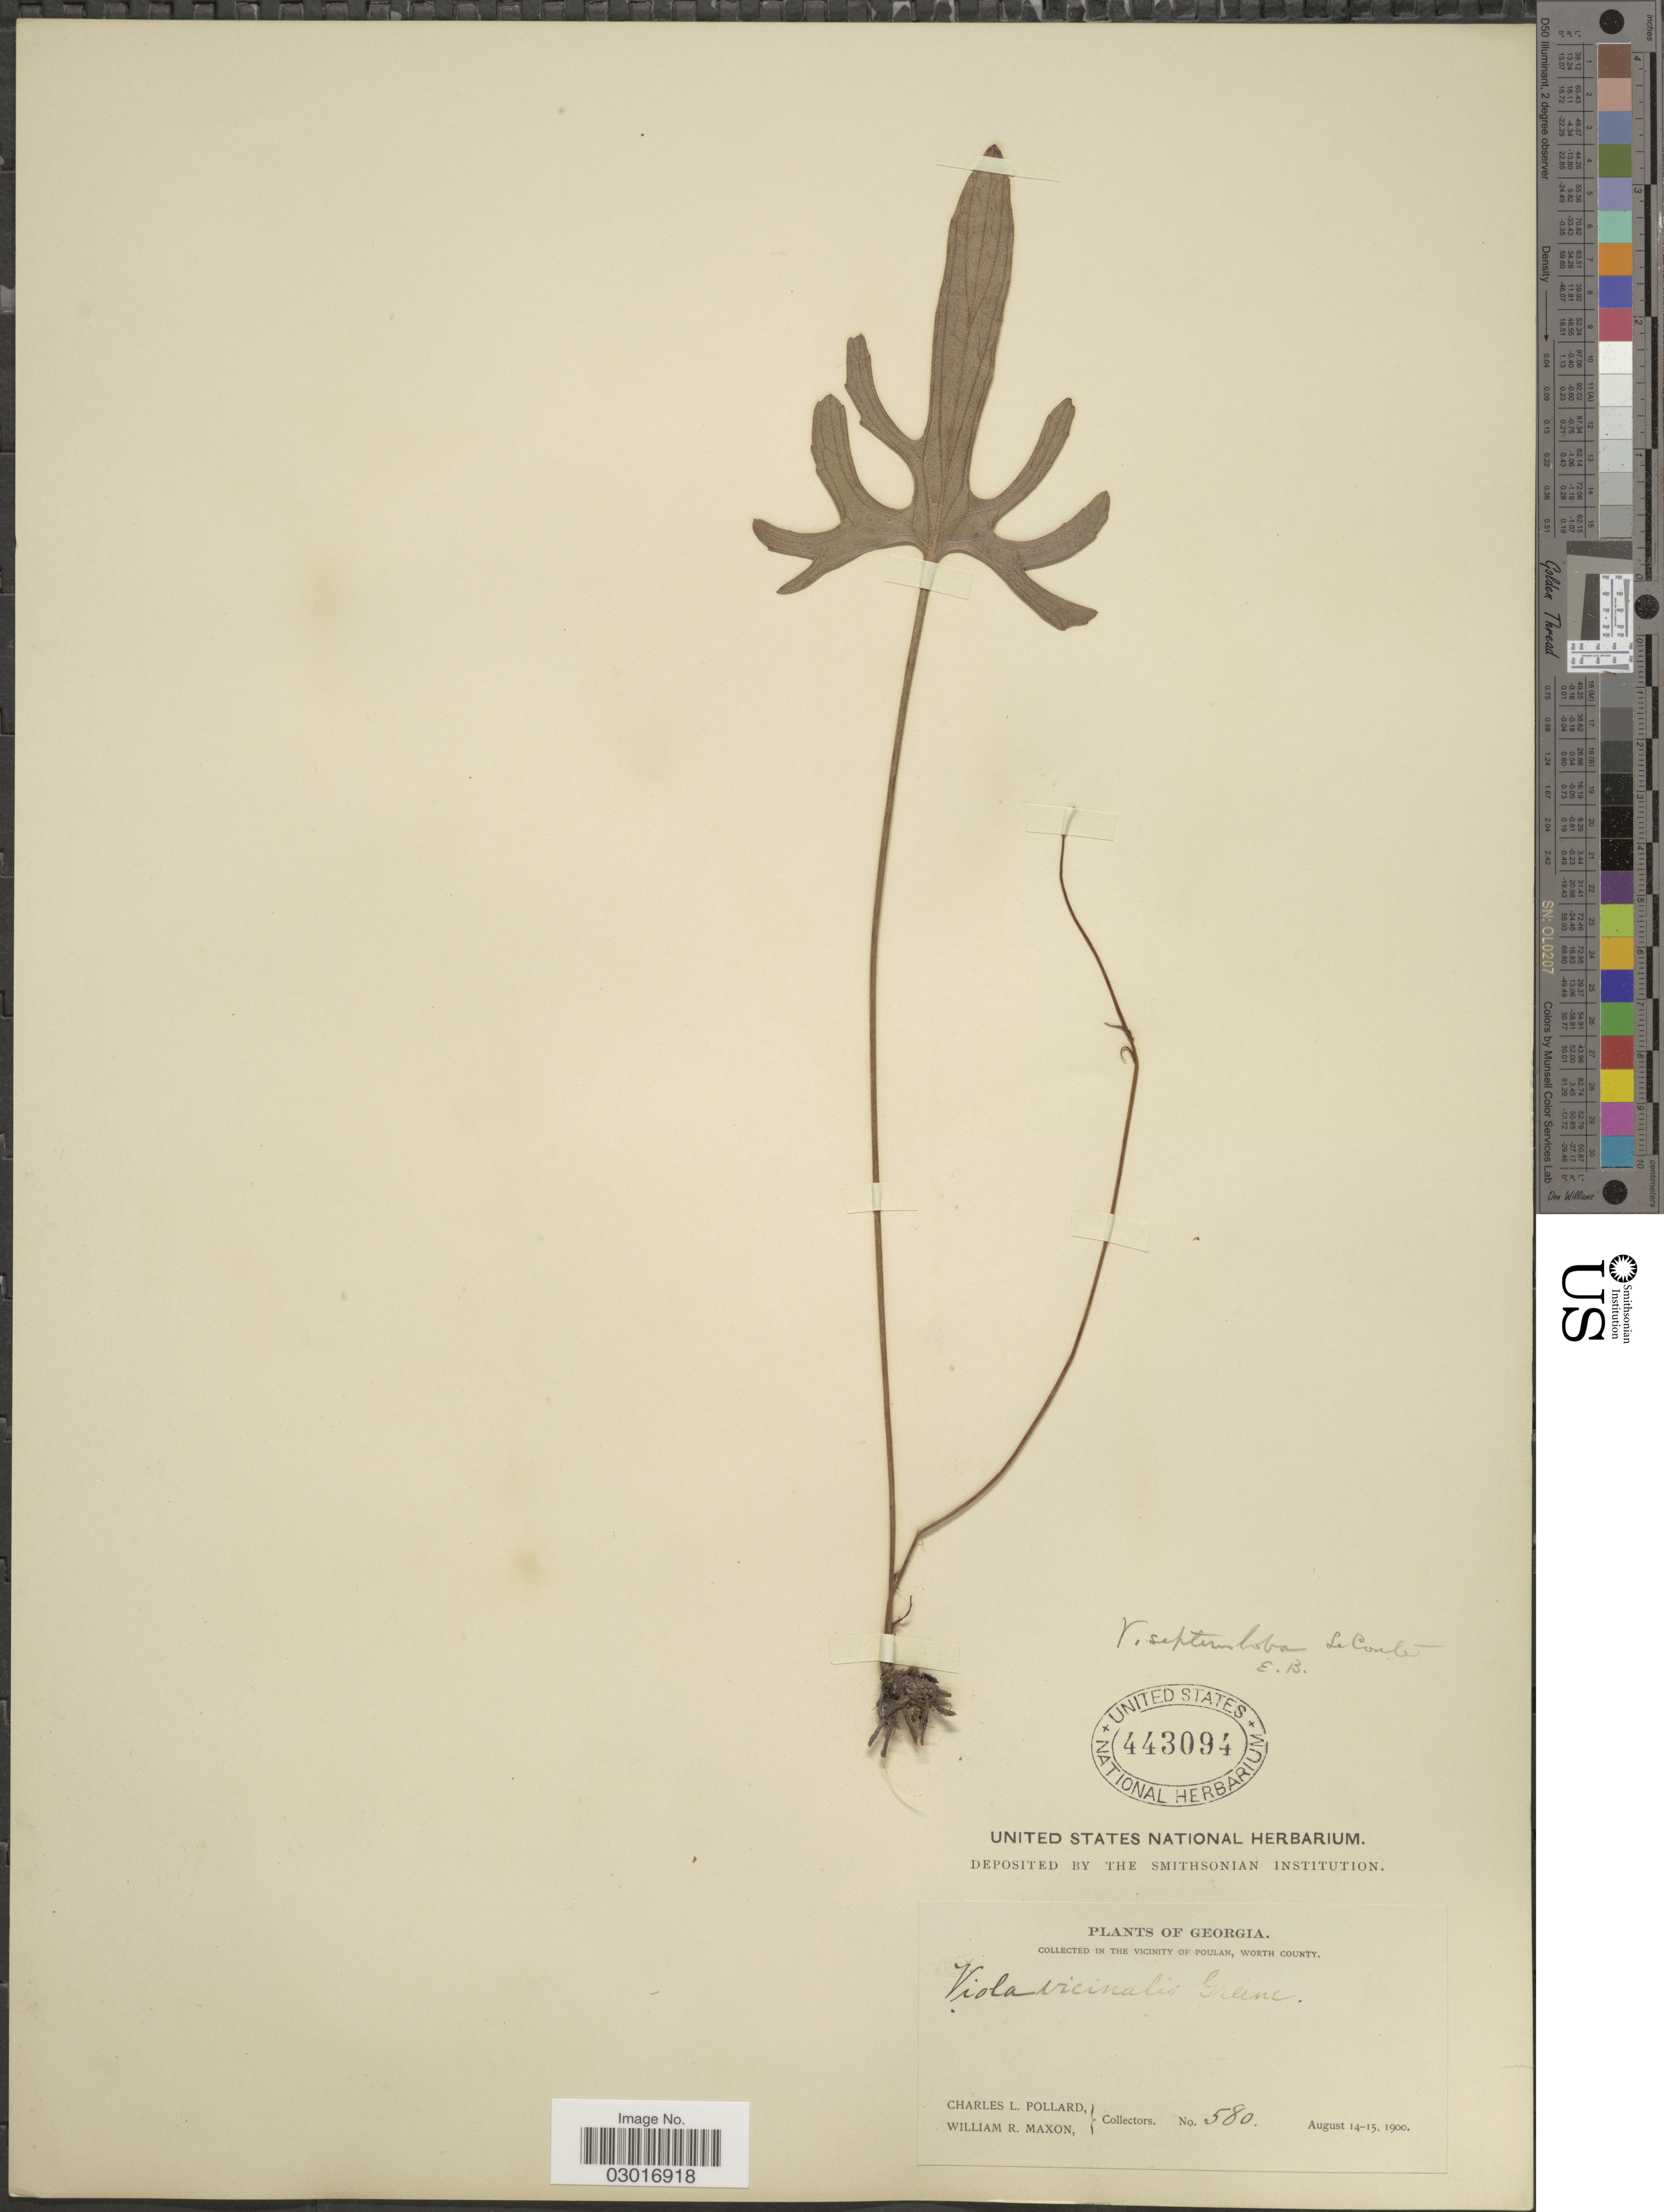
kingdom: Plantae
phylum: Tracheophyta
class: Magnoliopsida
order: Malpighiales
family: Violaceae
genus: Viola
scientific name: Viola septemloba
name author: LeConte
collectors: C. L. Pollard & W. R. Maxon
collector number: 580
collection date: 1900-08-14/1900-08-15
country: United States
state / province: Georgia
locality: In the vicinity of Poulan, Worth County.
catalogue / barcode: US 443094